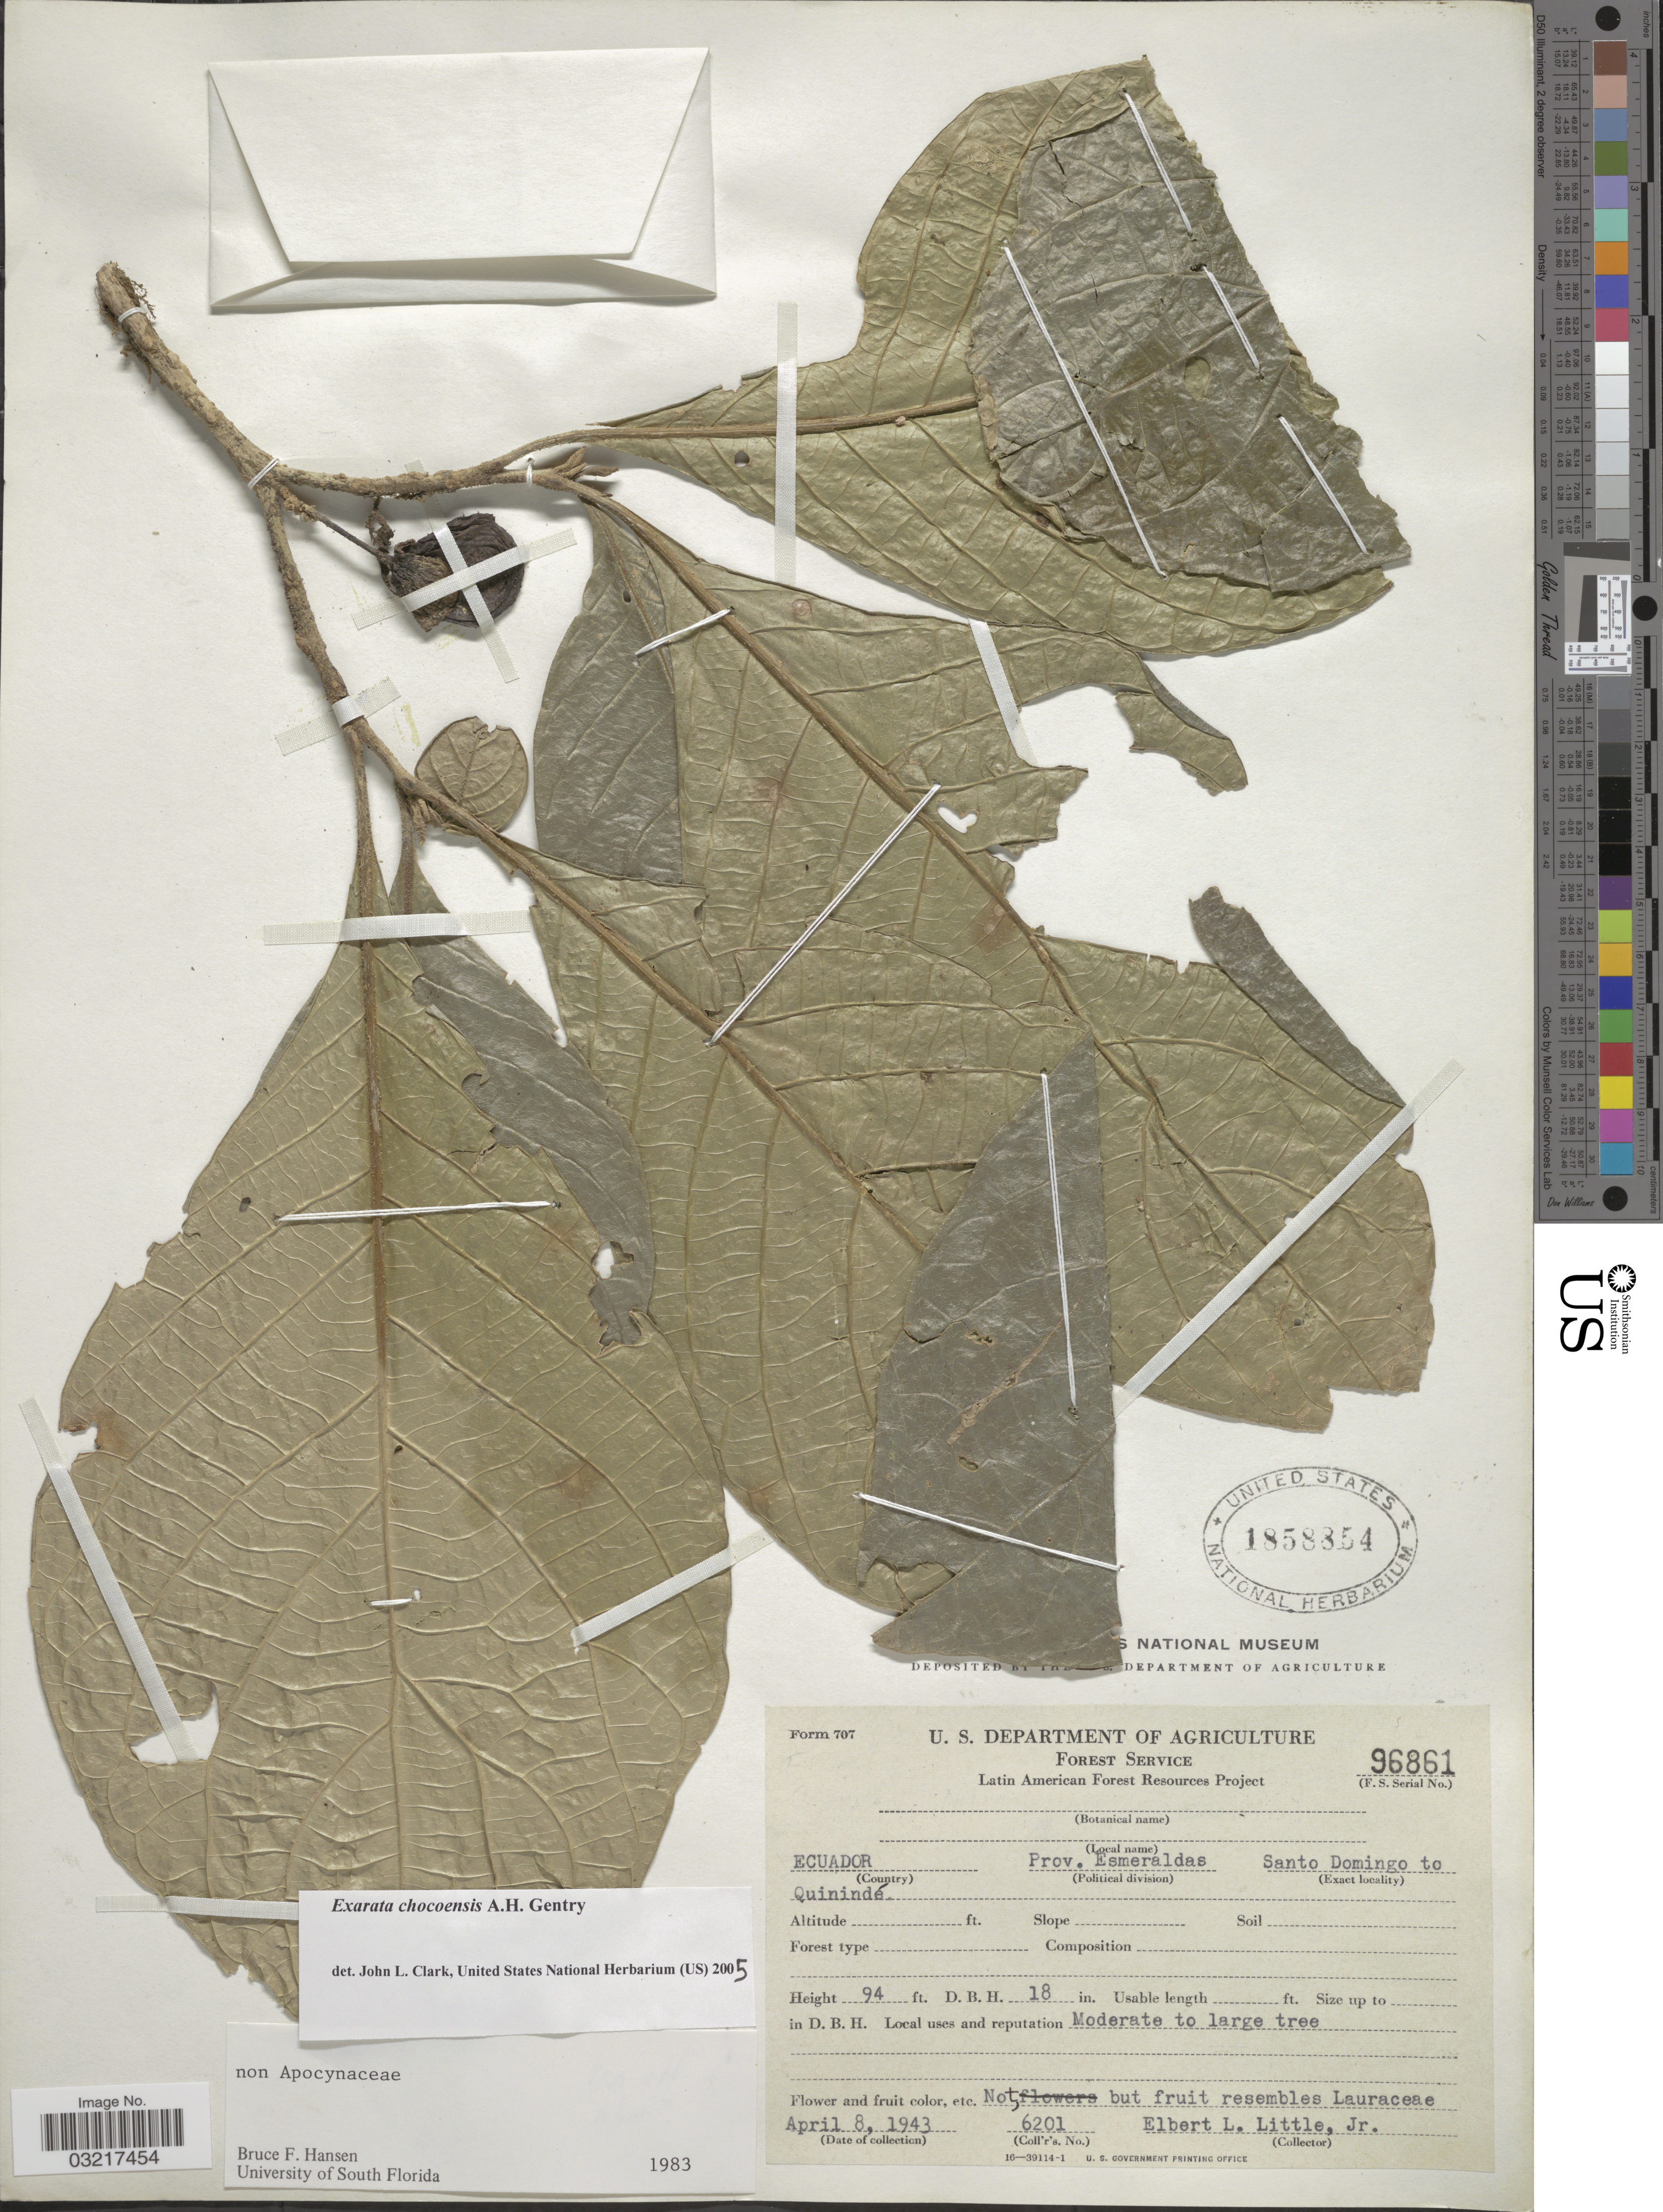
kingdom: Plantae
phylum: Tracheophyta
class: Magnoliopsida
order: Lamiales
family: Schlegeliaceae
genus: Exarata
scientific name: Exarata sp.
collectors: E. L. Little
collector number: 6201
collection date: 1943-04-08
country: Ecuador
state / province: Esmeraldas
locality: Santo Domingo to Quinindé.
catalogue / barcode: US 1858854